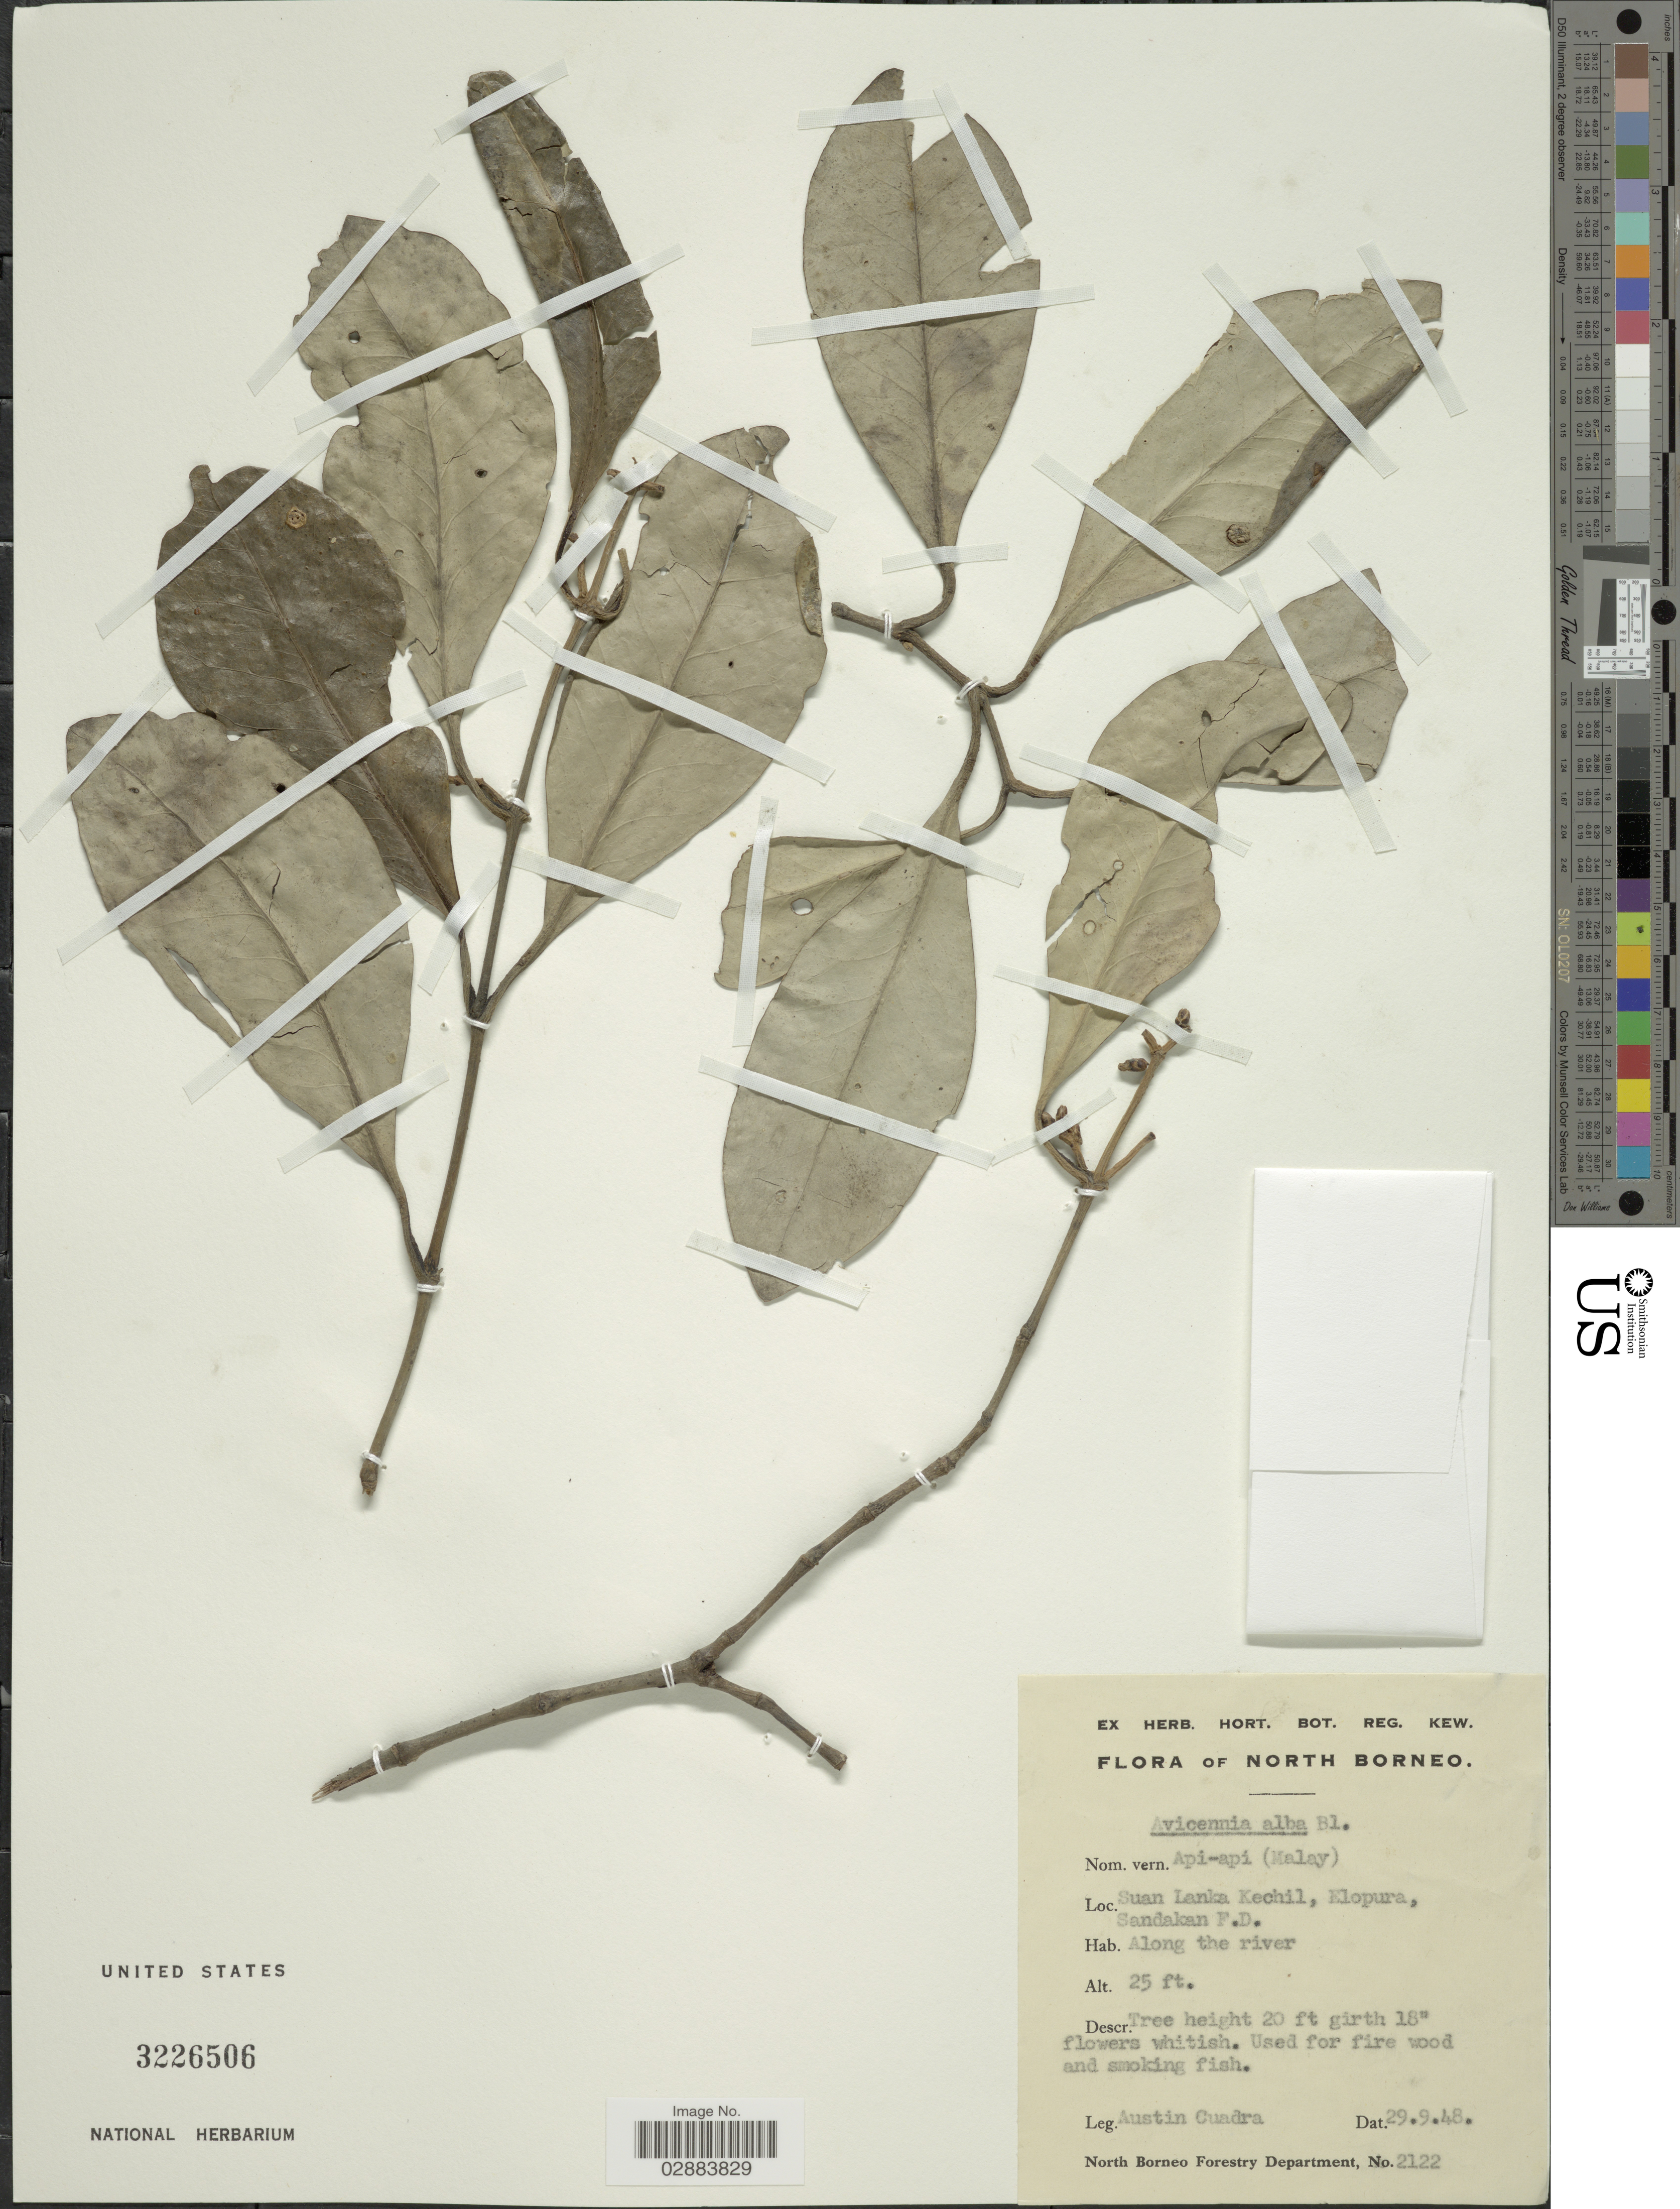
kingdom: Plantae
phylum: Tracheophyta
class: Magnoliopsida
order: Lamiales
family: Acanthaceae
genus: Avicennia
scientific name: Avicennia alba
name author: Blume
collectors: A. Cuadra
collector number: A2122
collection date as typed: Transcribed d/m/y: 29/9/48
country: Malaysia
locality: North Borneo. Suan Lanka Kechil, Klopura, Sandakan F.D.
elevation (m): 8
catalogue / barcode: US 3226506